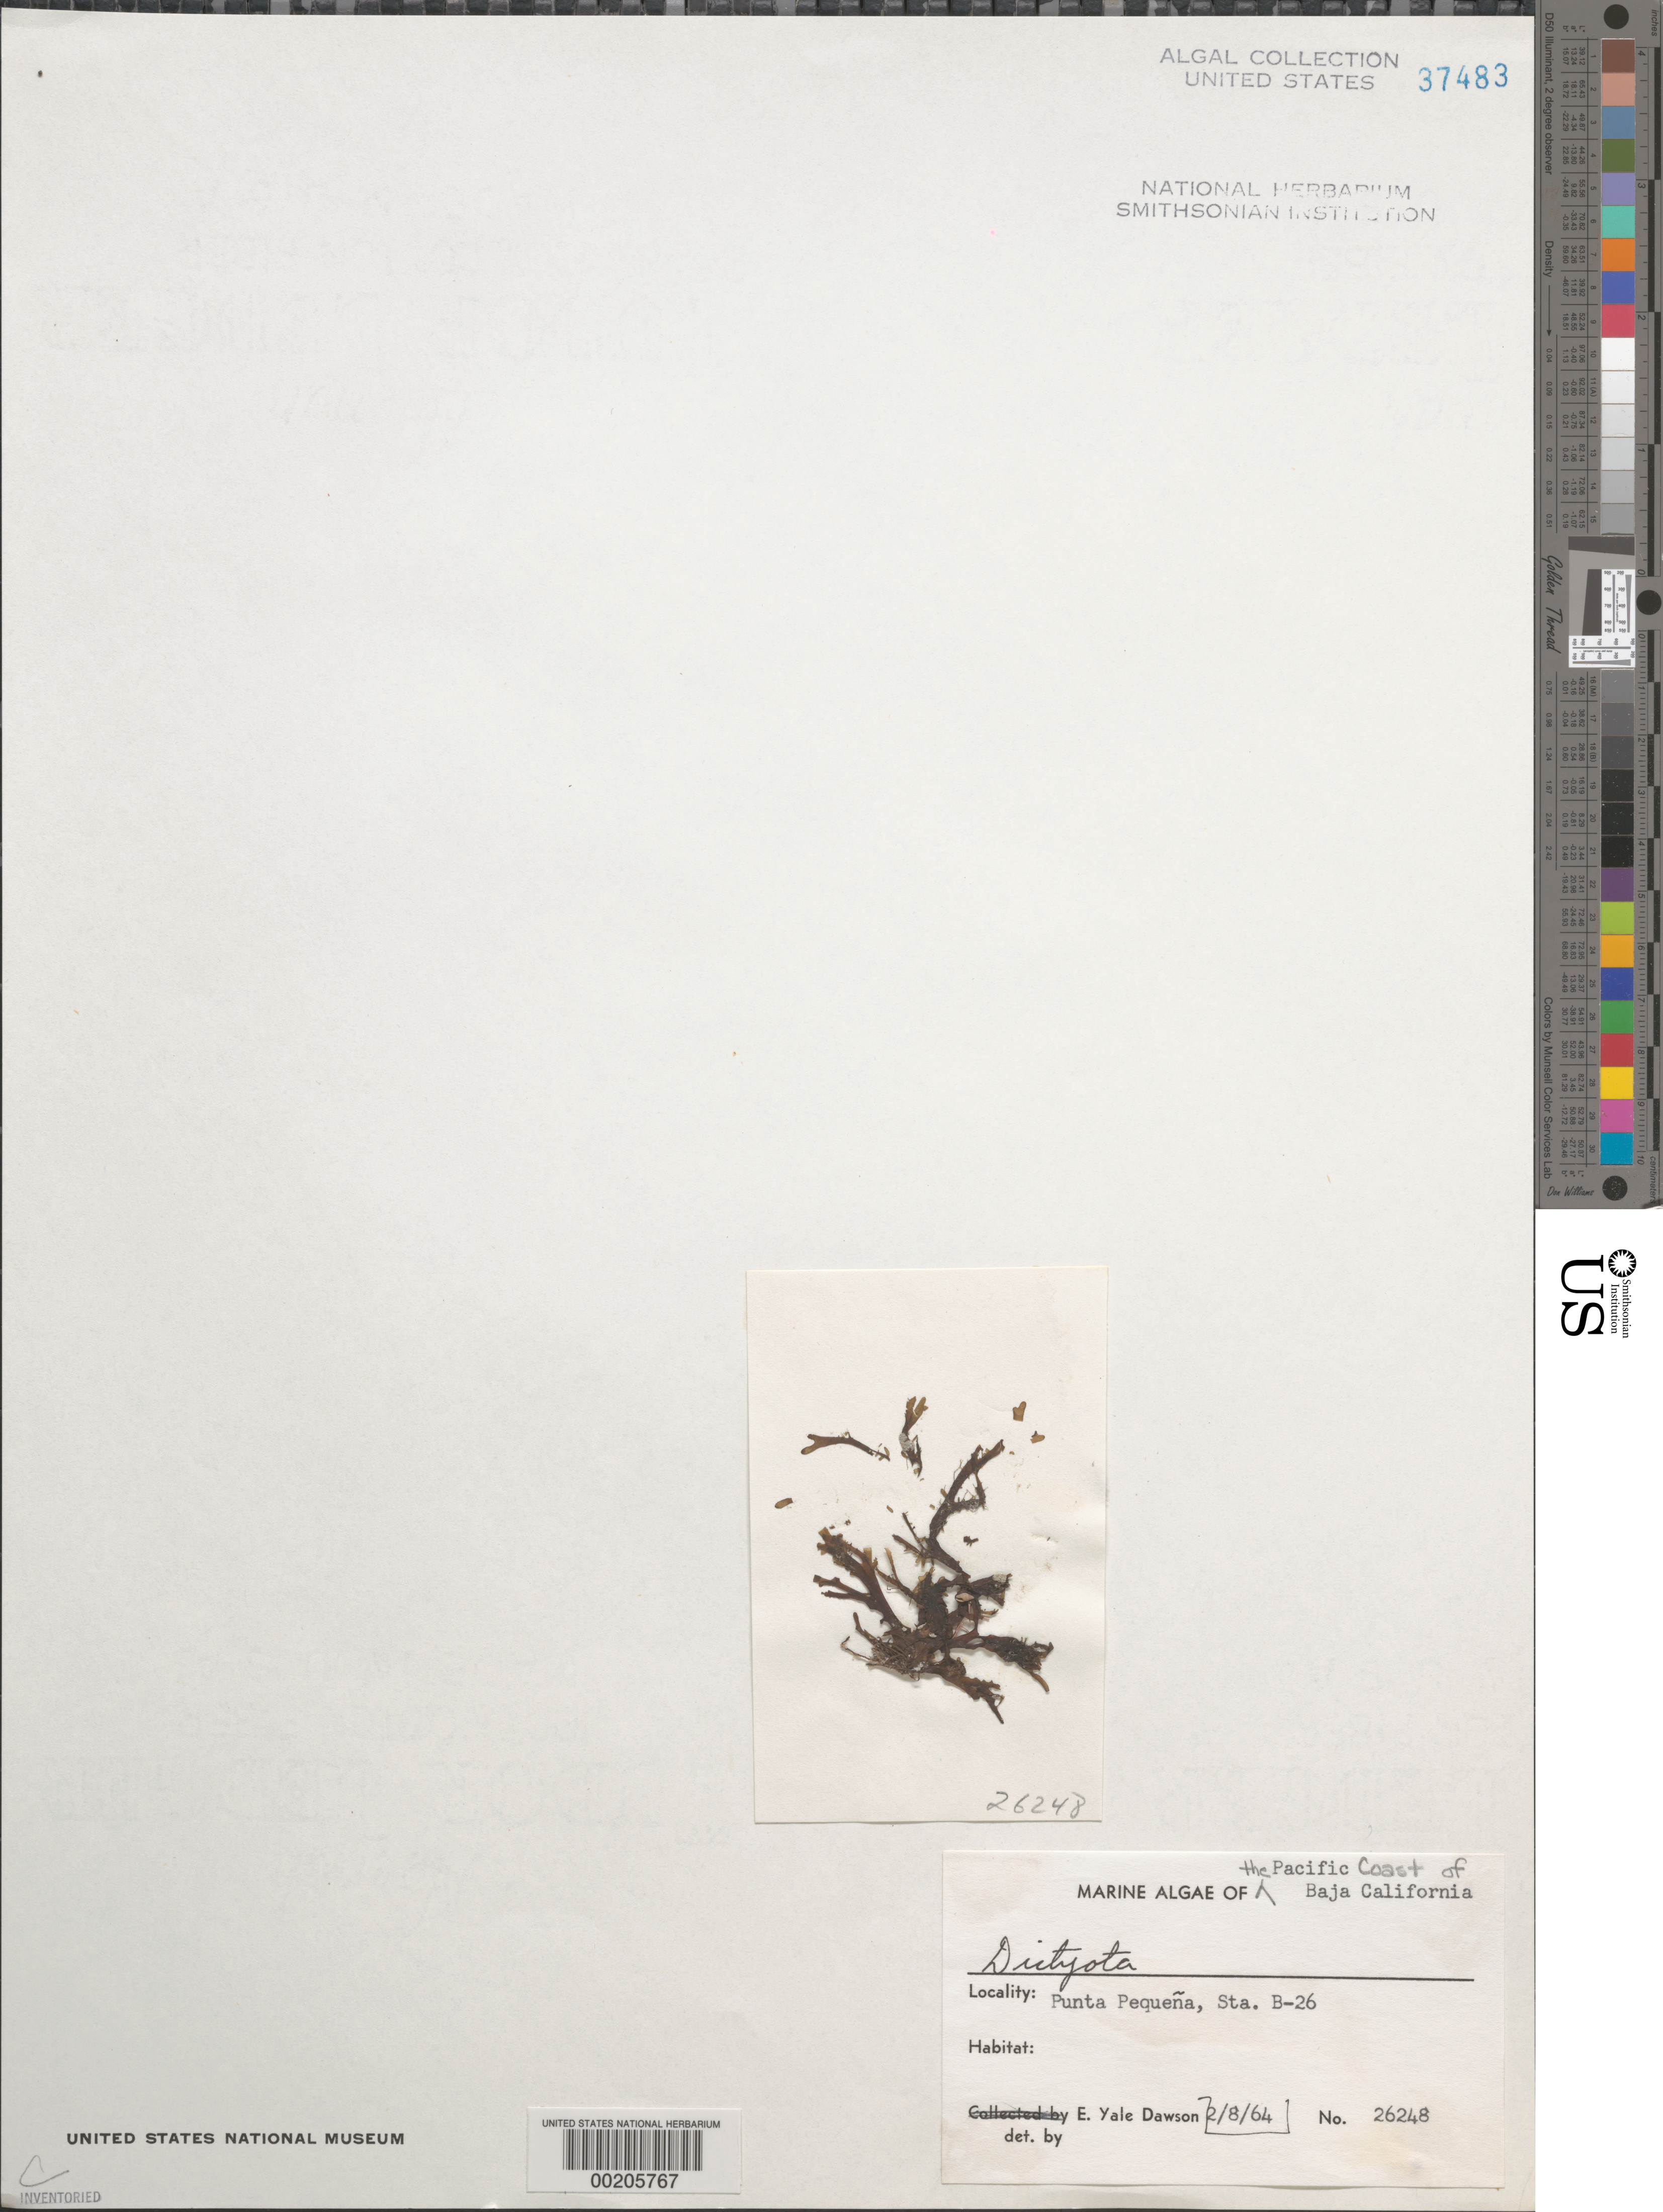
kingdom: Chromista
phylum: Ochrophyta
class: Phaeophyceae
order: Dictyotales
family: Dictyotaceae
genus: Dictyota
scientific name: Dictyota sp.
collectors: E. Y. Dawson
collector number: EYD 26248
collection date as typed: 08 Feb 1964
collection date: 1964-02-08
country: Mexico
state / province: Baja California Sur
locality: Punta Pequena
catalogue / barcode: US 37483